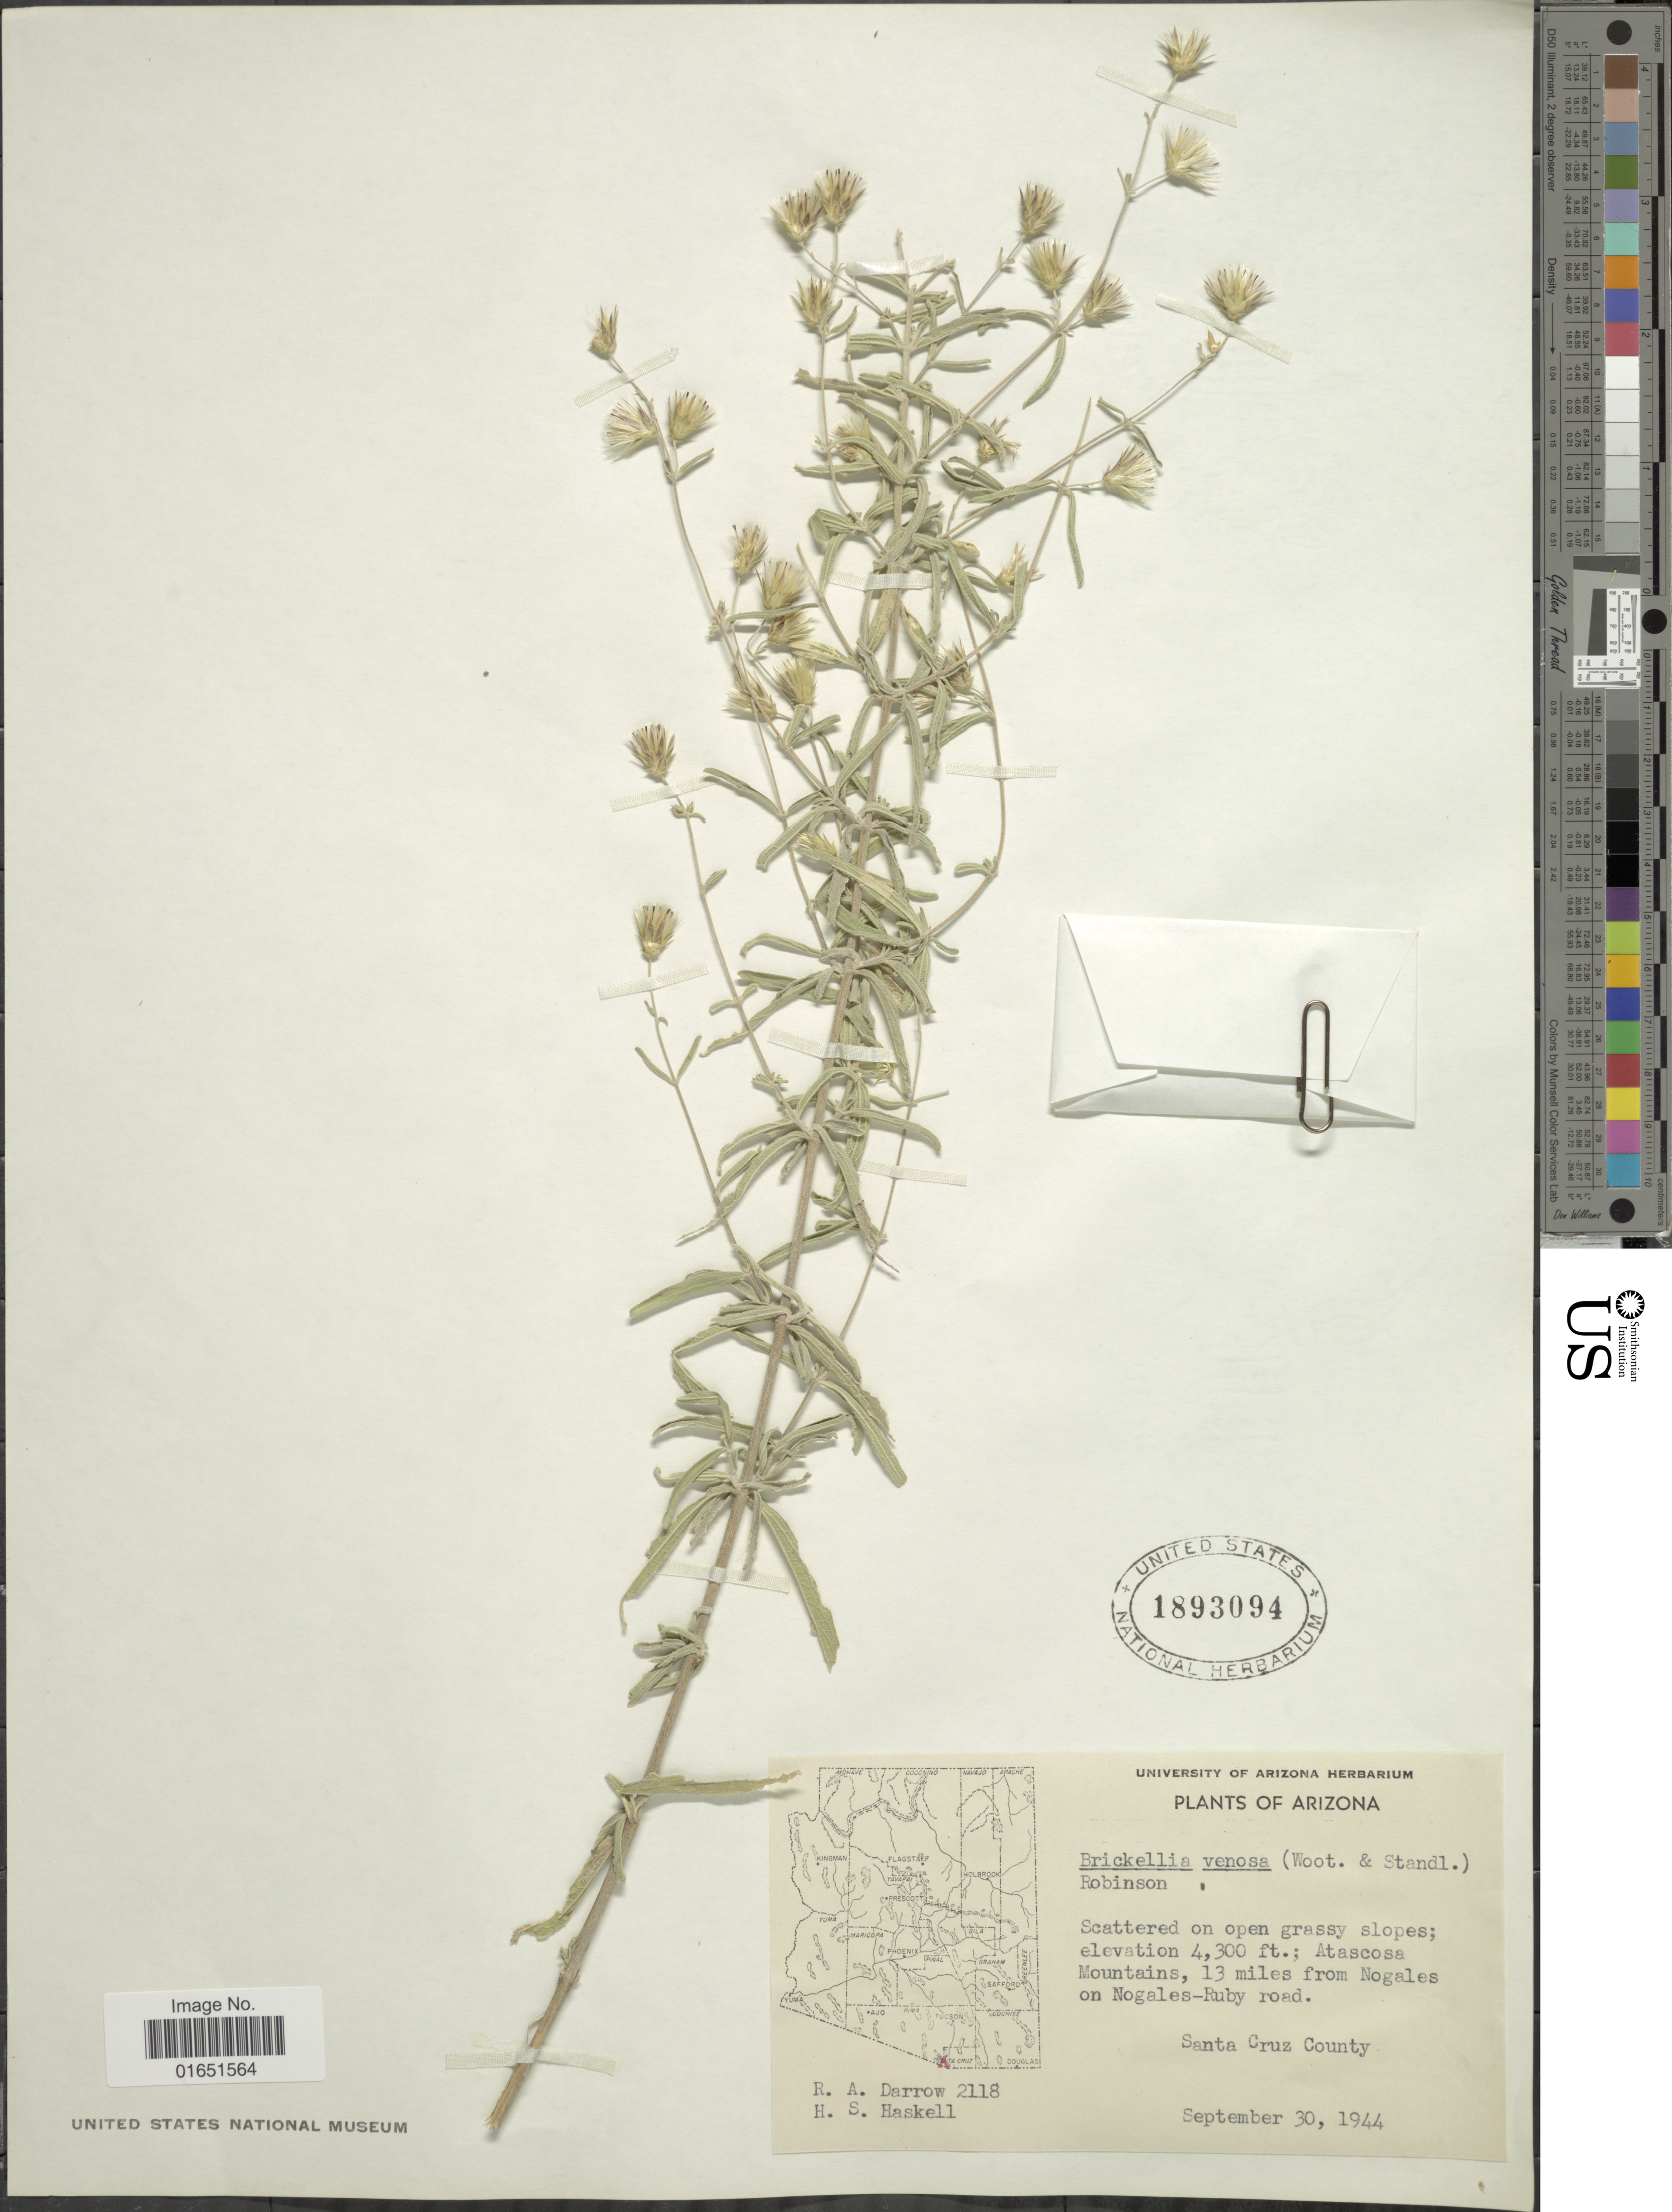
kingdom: Plantae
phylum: Tracheophyta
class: Magnoliopsida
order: Asterales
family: Asteraceae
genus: Brickellia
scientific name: Brickellia venosa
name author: (Wooton & Standl.) B.L. Rob.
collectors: R. A. Darrow & H. Haskell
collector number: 2118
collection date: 1944-09-30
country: United States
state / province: Arizona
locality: Scattered on open grassy slopes; Atascosa Mountains, 13 miles from Nogales on Nogales-Ruby road, Santa Cruz County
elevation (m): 1311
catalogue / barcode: US 1893094